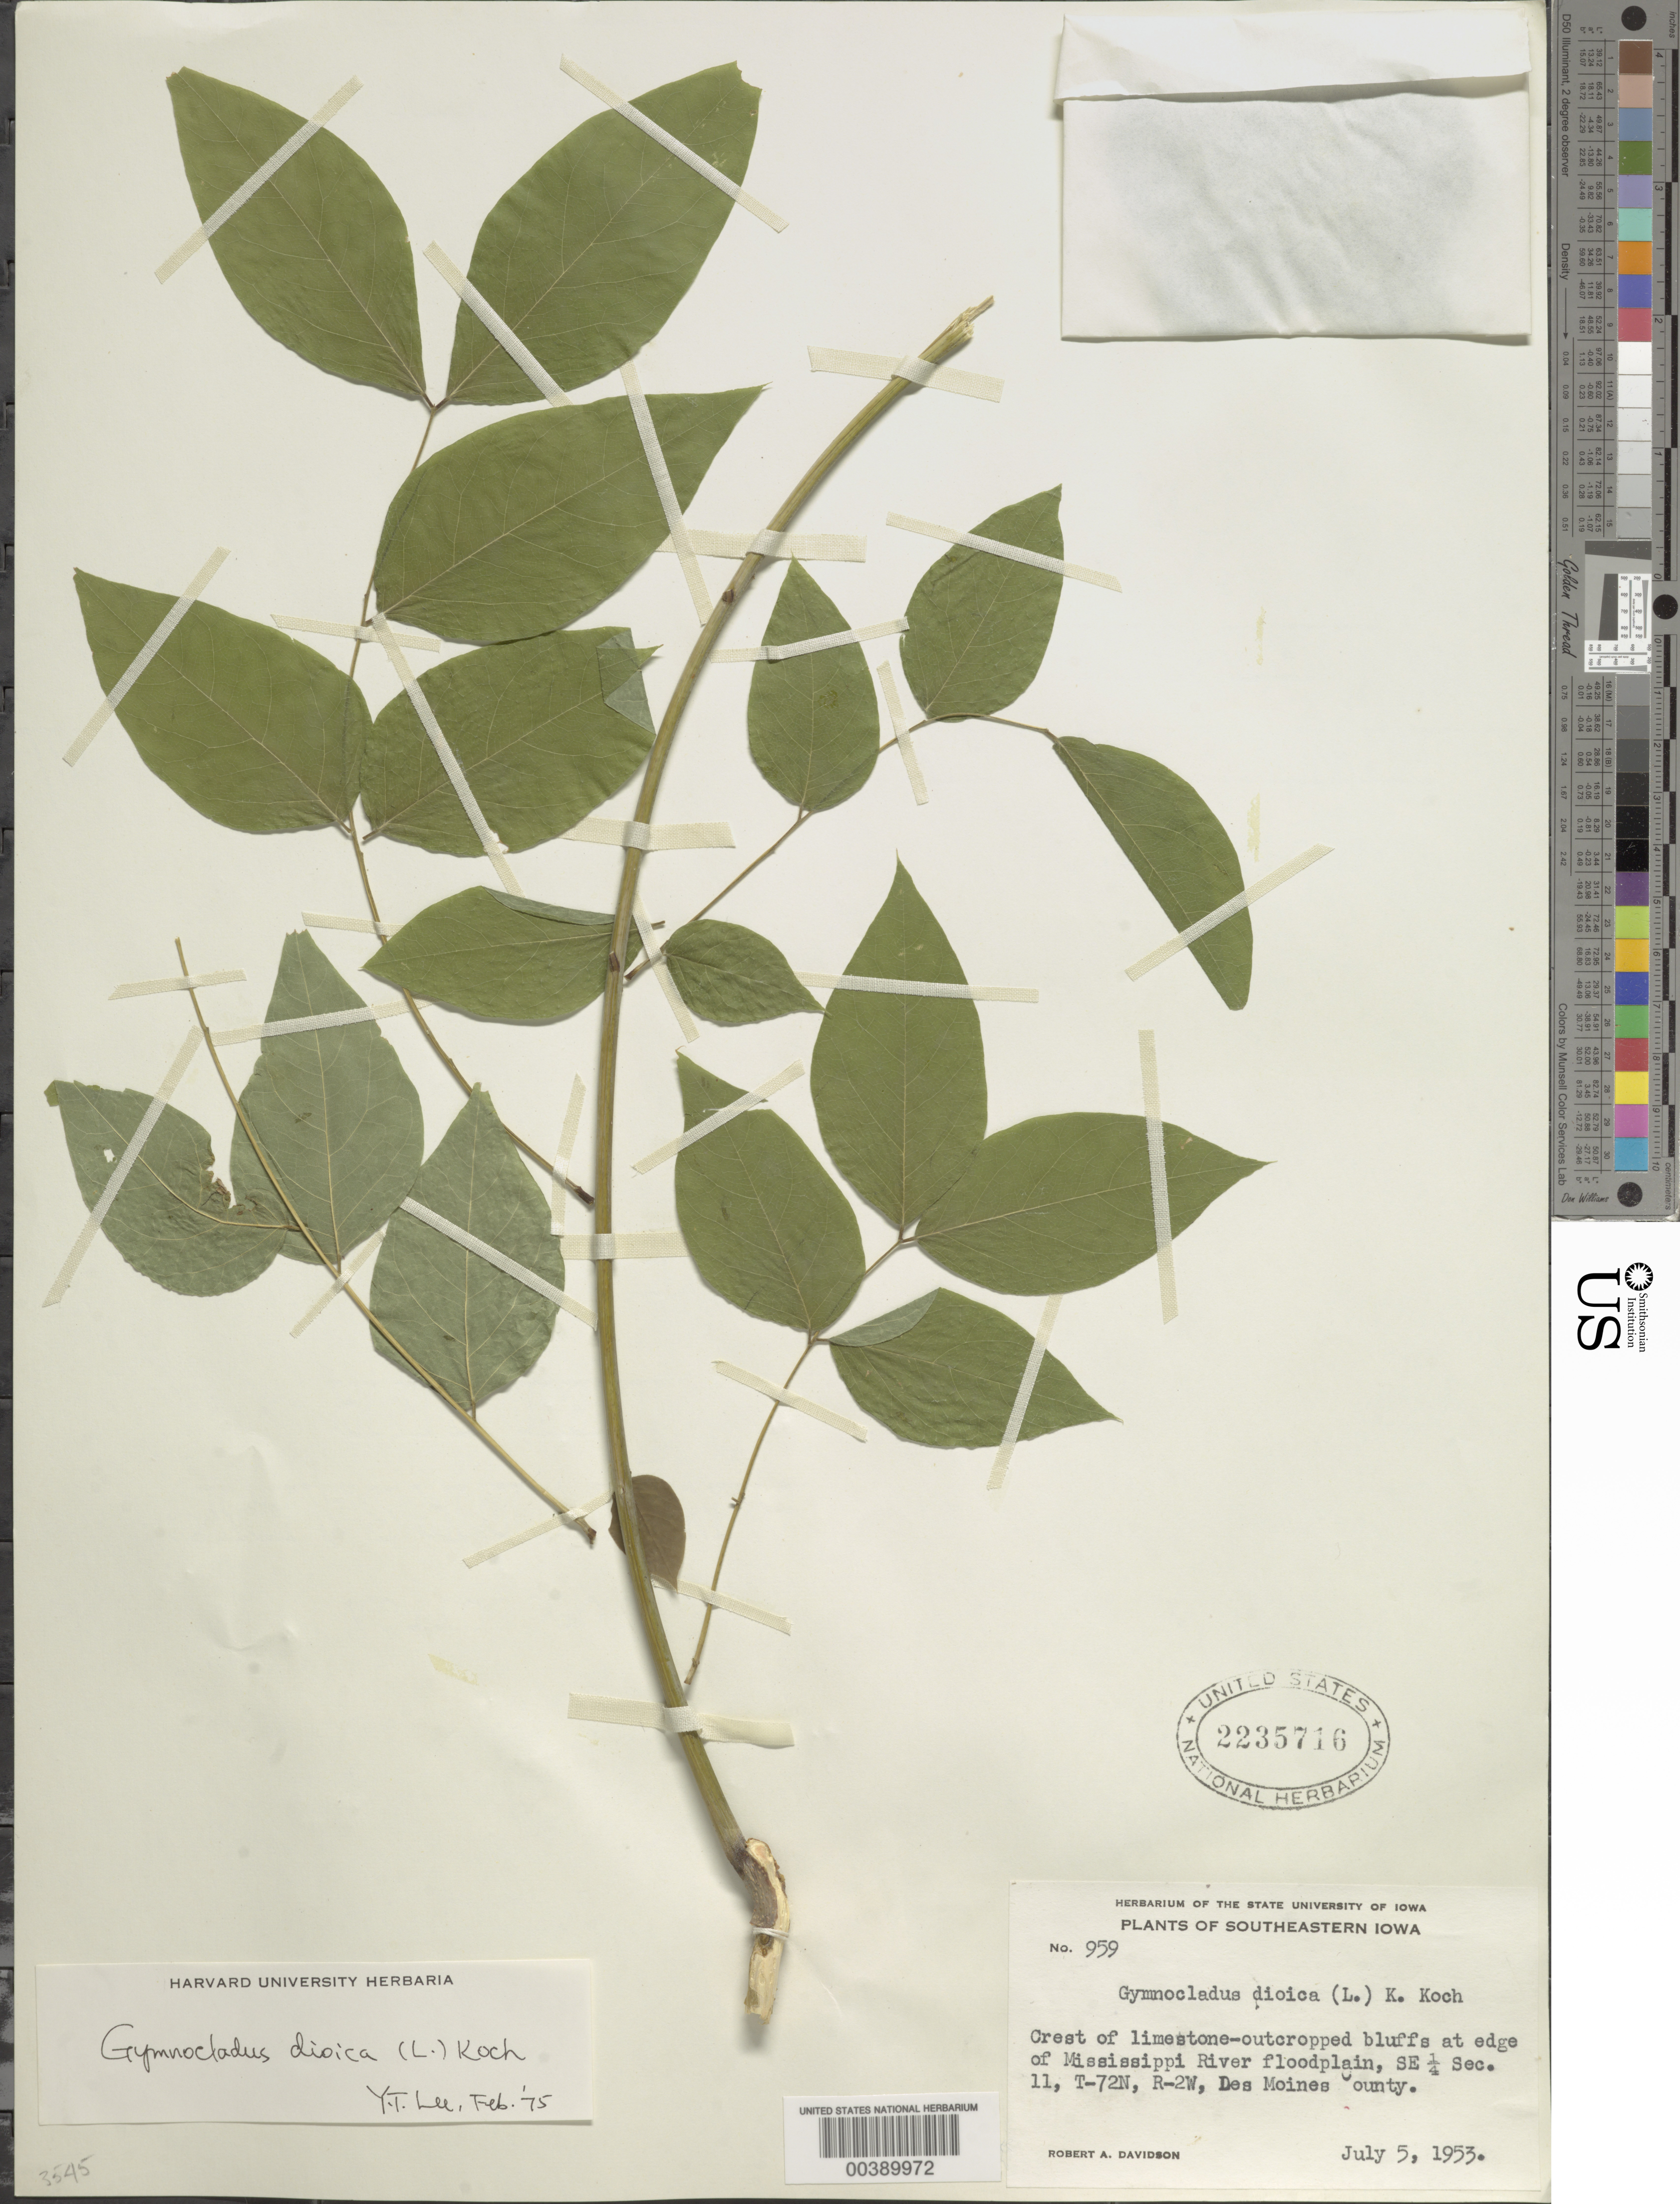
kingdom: Plantae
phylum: Tracheophyta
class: Magnoliopsida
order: Fabales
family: Fabaceae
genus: Gymnocladus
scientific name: Gymnocladus dioicus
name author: (L.) K. Koch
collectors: R. A. Davidson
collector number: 959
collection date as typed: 05 Jul 1953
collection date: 1953-07-05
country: United States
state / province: Iowa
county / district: Des Moines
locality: At edge of mississippi river floodpain, se 1/4 sec. 11, t-72n, r-2w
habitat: Crest of limestone outcropped bluffs at edge of river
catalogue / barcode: US 2235716